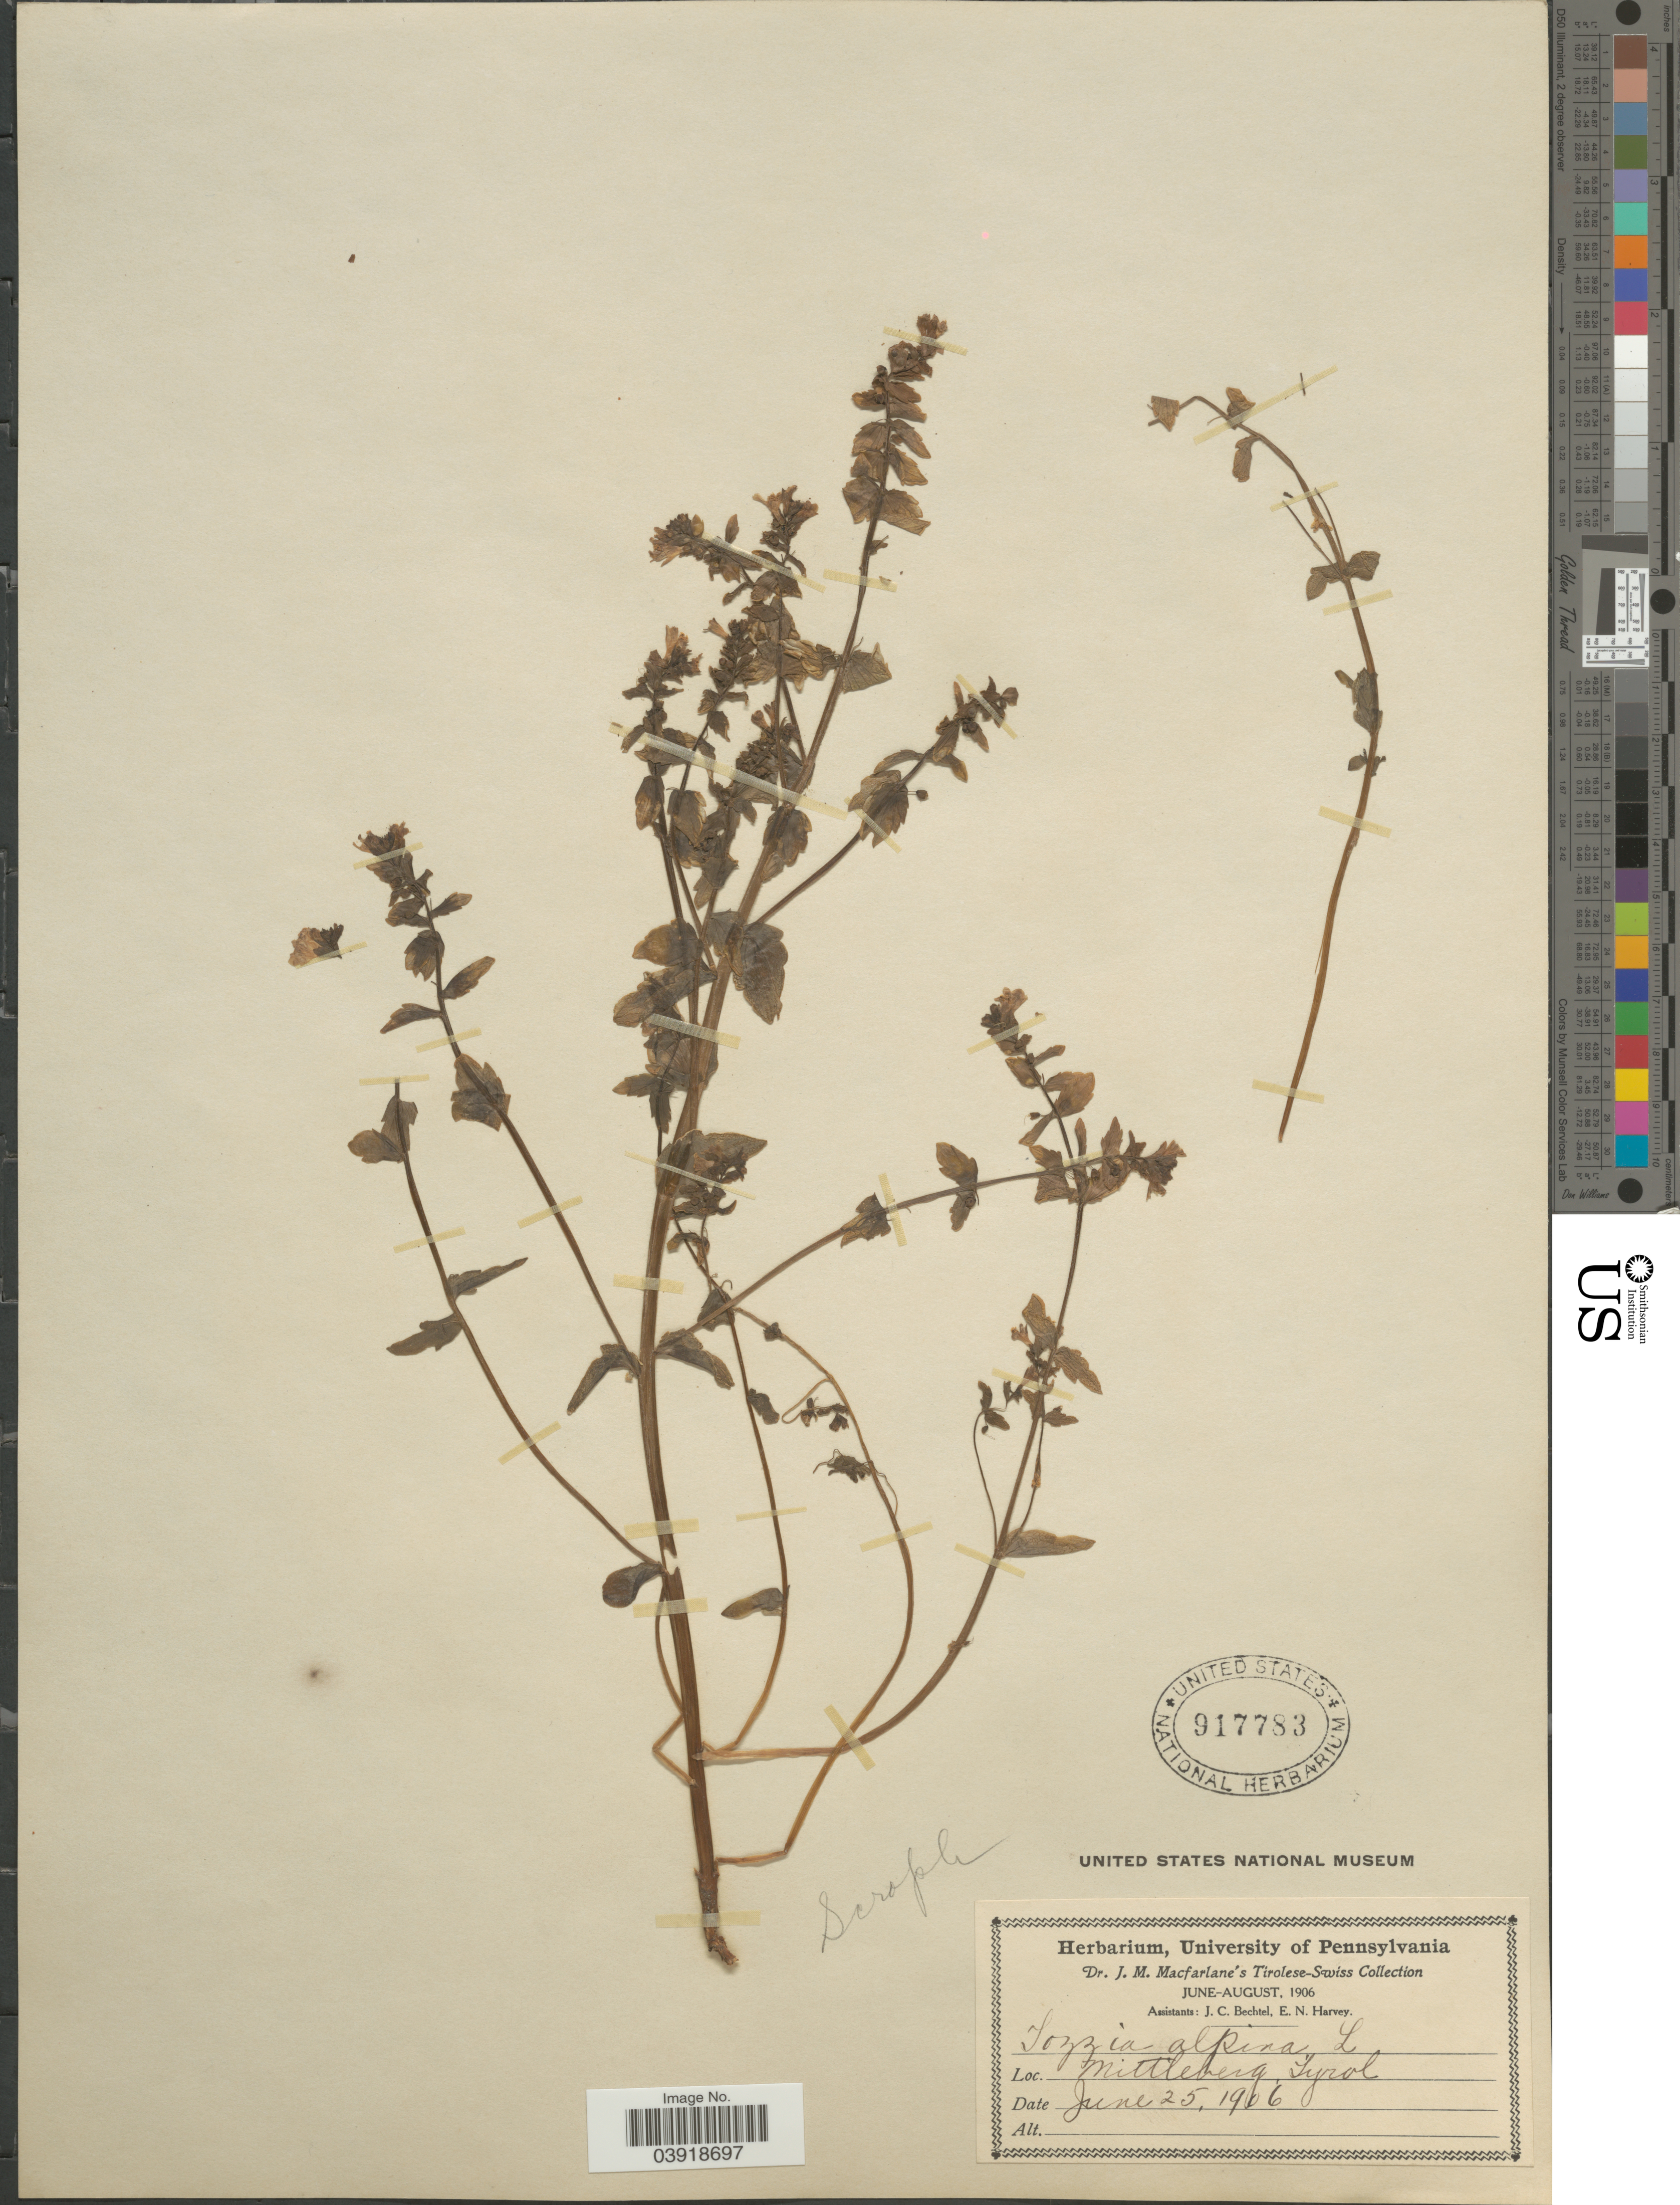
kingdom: Plantae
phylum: Tracheophyta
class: Magnoliopsida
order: Lamiales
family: Orobanchaceae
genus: Tozzia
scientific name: Tozzia alpina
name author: L.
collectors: J. Macfarlane, J. Bechtel & E. Harvey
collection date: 1906-06-25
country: Austria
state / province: Tirol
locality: Tirolese-Swiss. Mittleberg [Mittelberg], Tyrol.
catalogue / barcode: US 917783